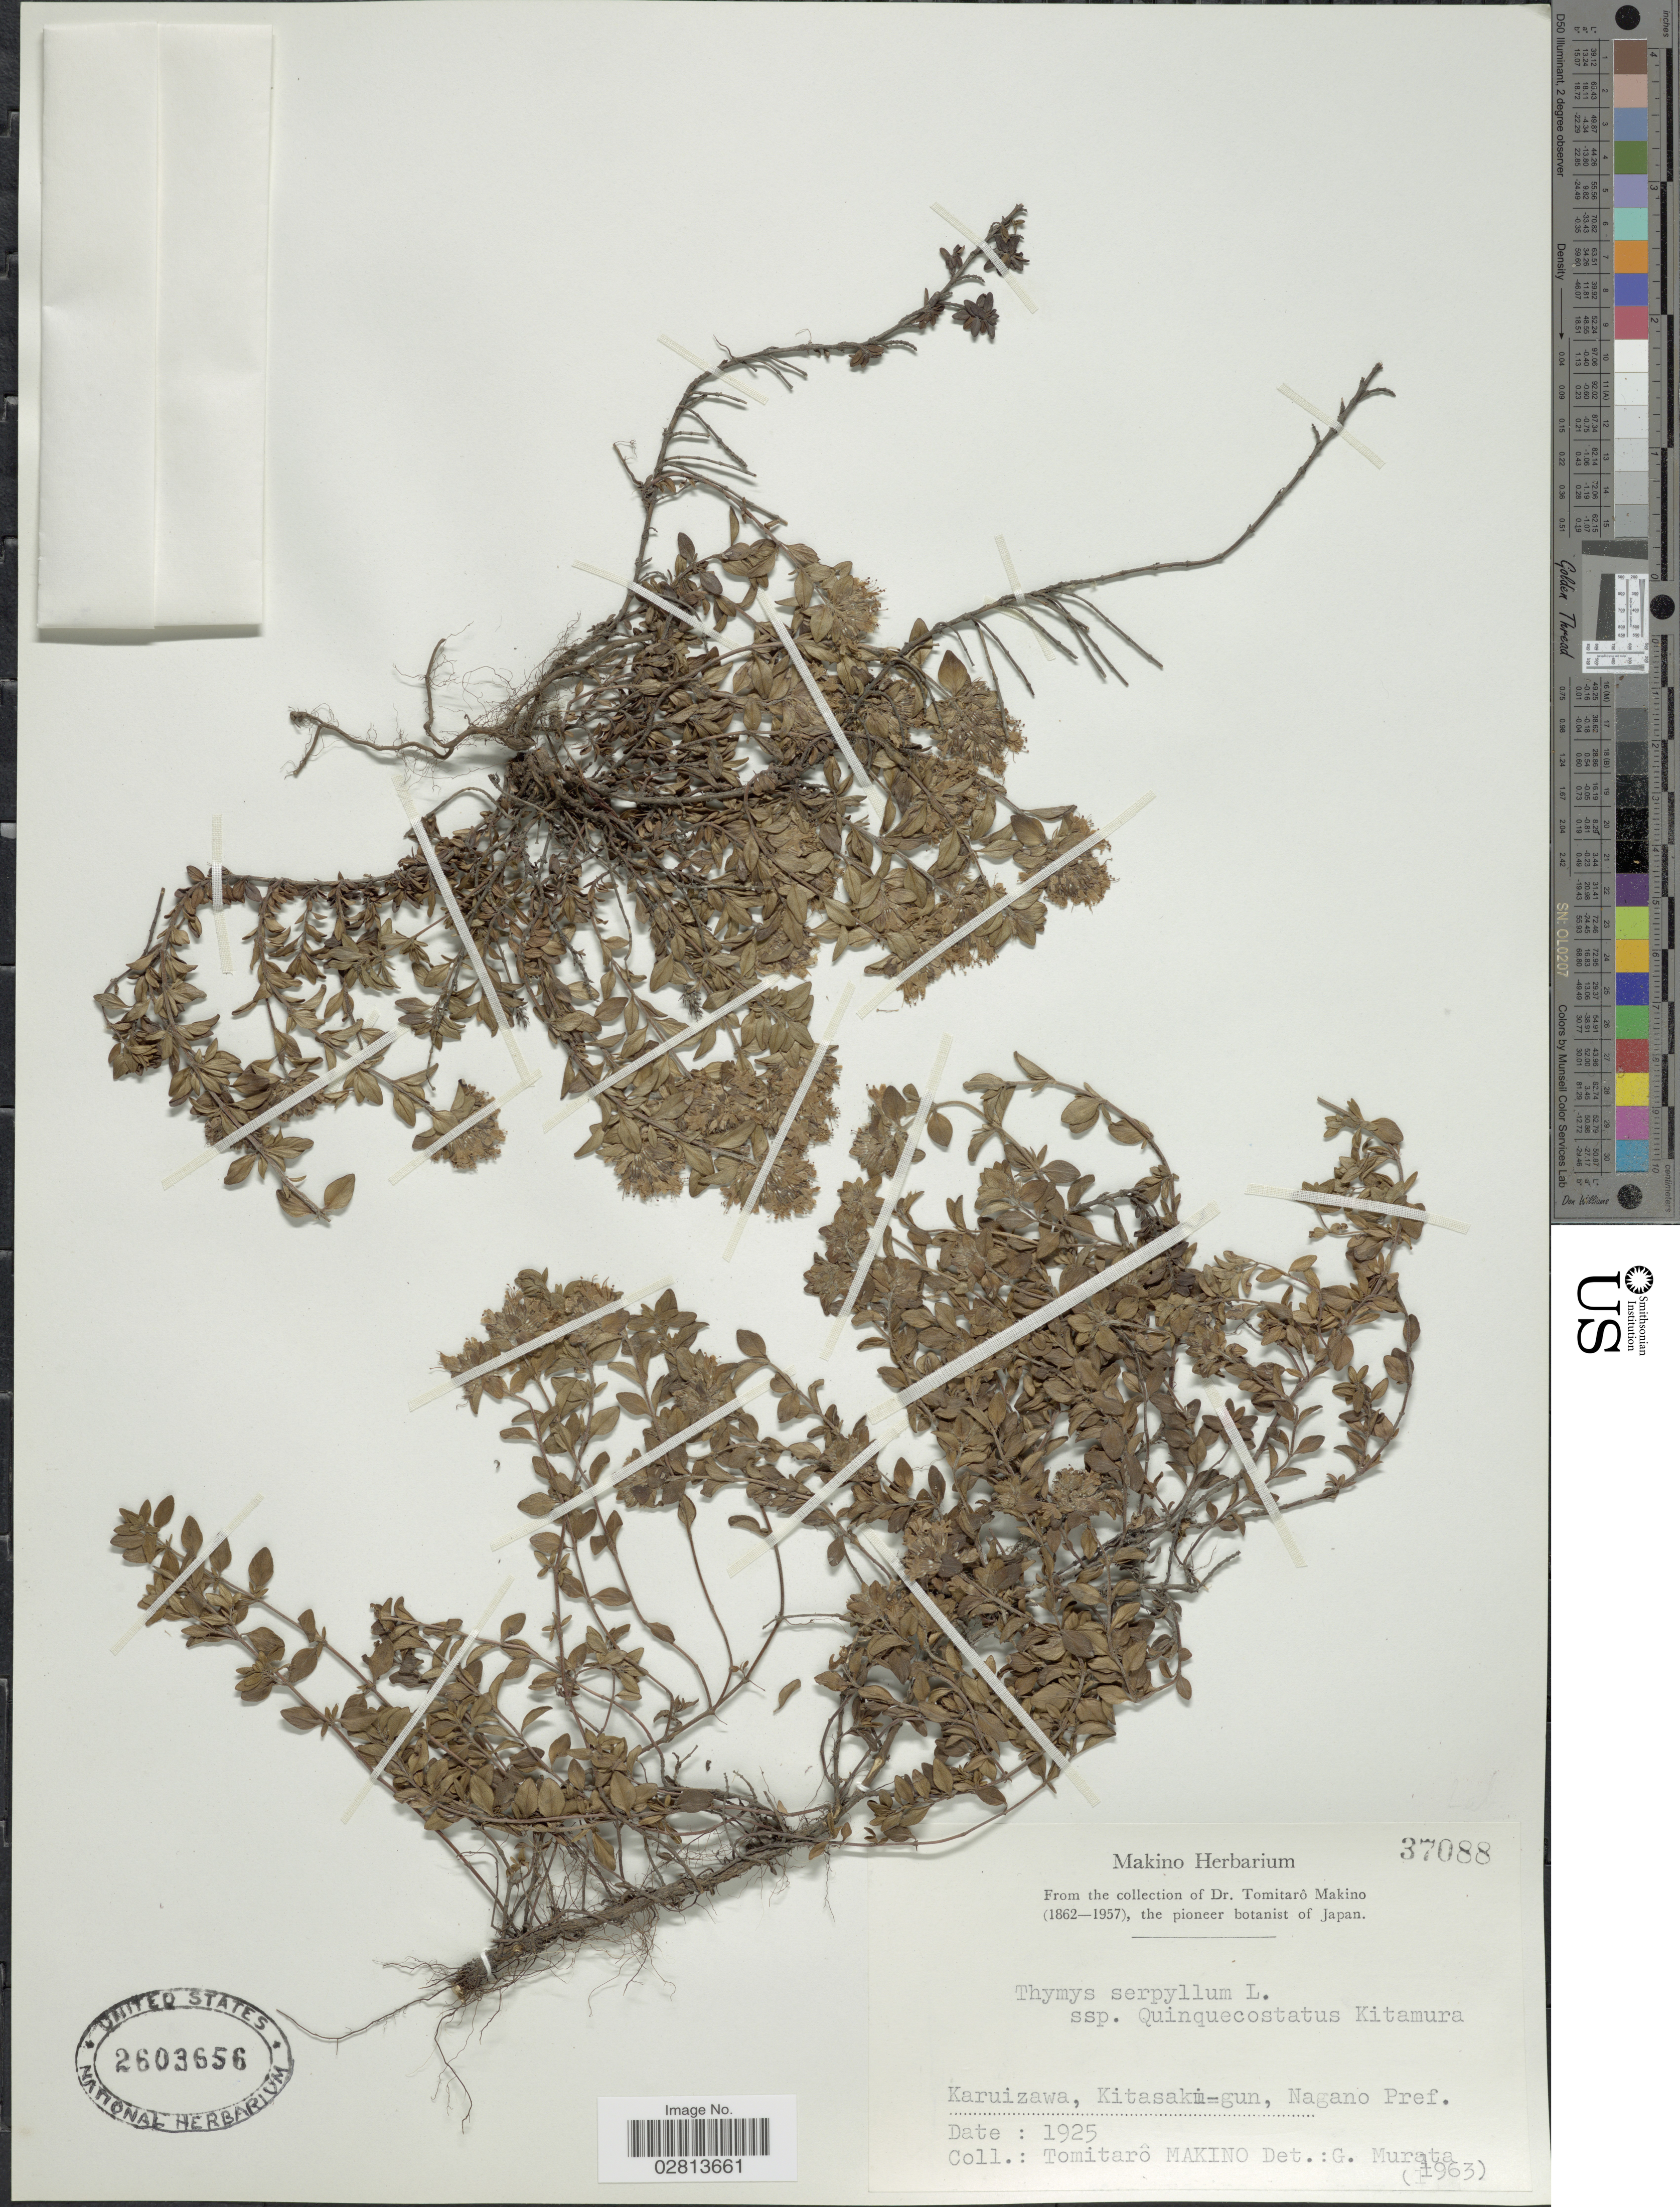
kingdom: Plantae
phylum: Tracheophyta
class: Magnoliopsida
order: Lamiales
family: Lamiaceae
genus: Thymus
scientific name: Thymus serpyllum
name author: L.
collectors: T. Makino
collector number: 37088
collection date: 1925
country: Japan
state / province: Nagano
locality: Karuizawa, Kitasaki-gun, Nagano Pref.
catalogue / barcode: US 2603656